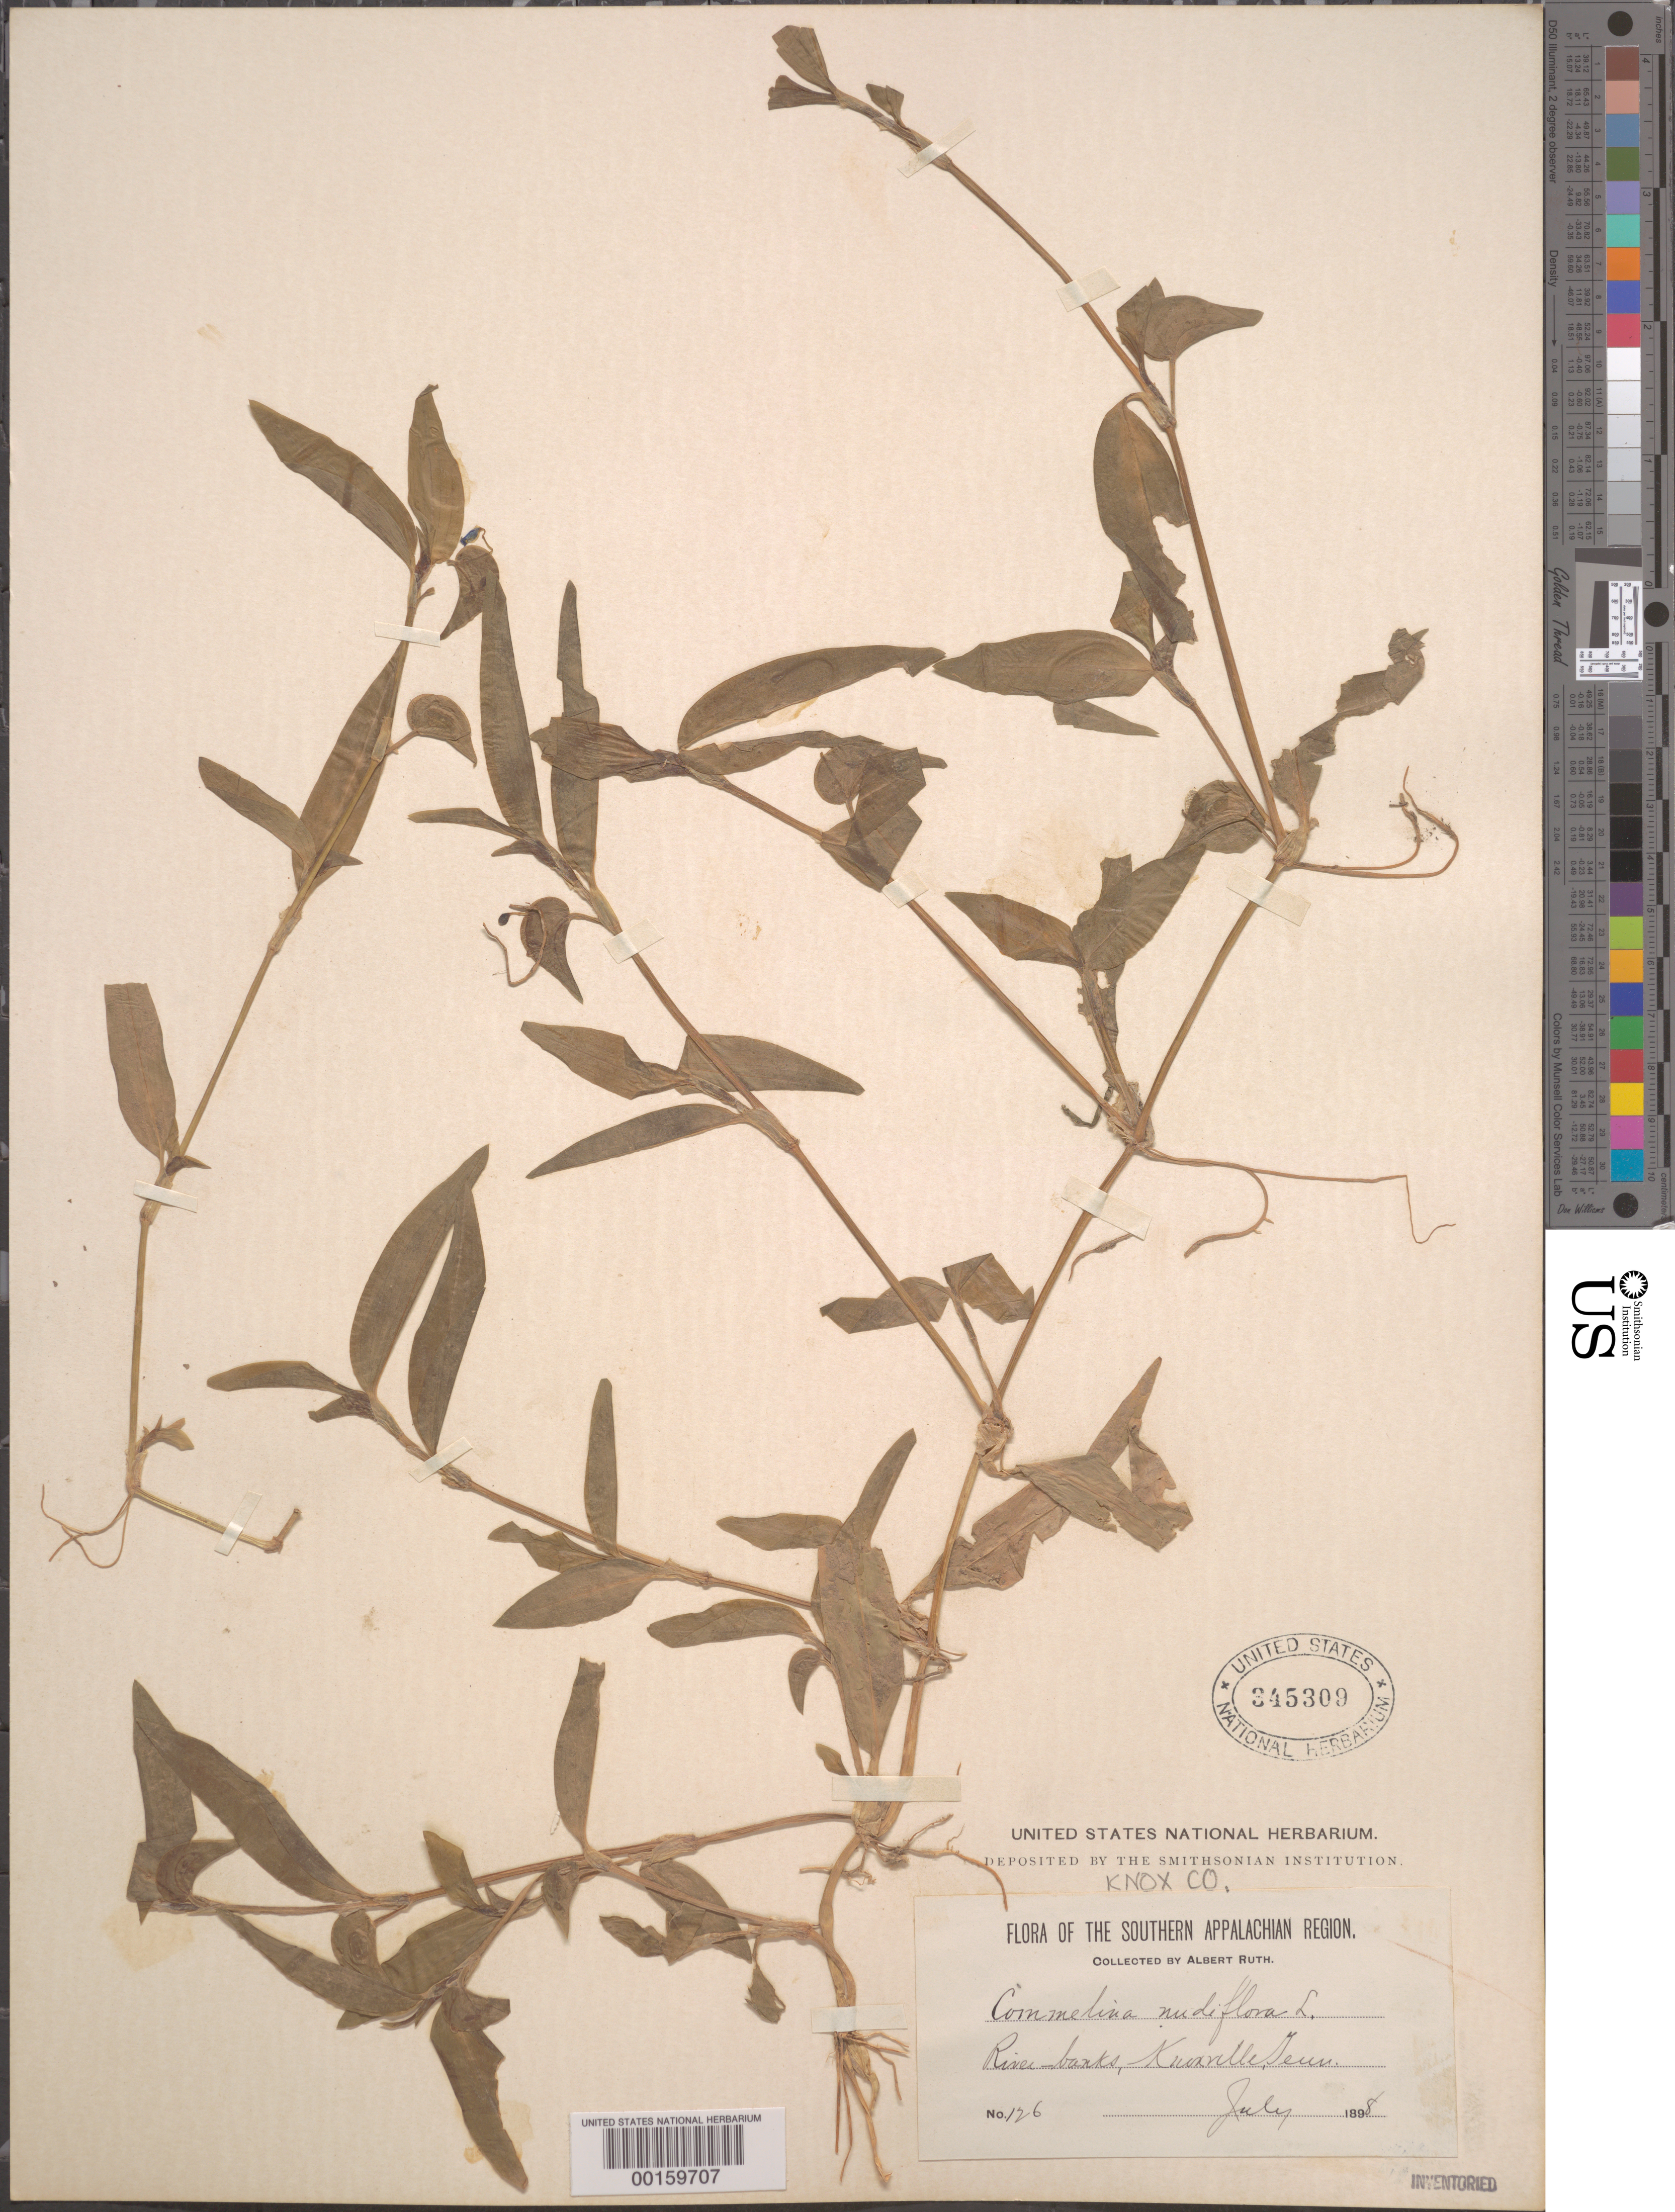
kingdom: Plantae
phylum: Tracheophyta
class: Liliopsida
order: Commelinales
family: Commelinaceae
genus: Commelina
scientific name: Commelina diffusa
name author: Burm. f.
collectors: A. Ruth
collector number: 126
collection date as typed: Jul 1898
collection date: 1898-07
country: United States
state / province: Tennessee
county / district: Knox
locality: Knoxville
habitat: River banks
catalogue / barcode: US 345309